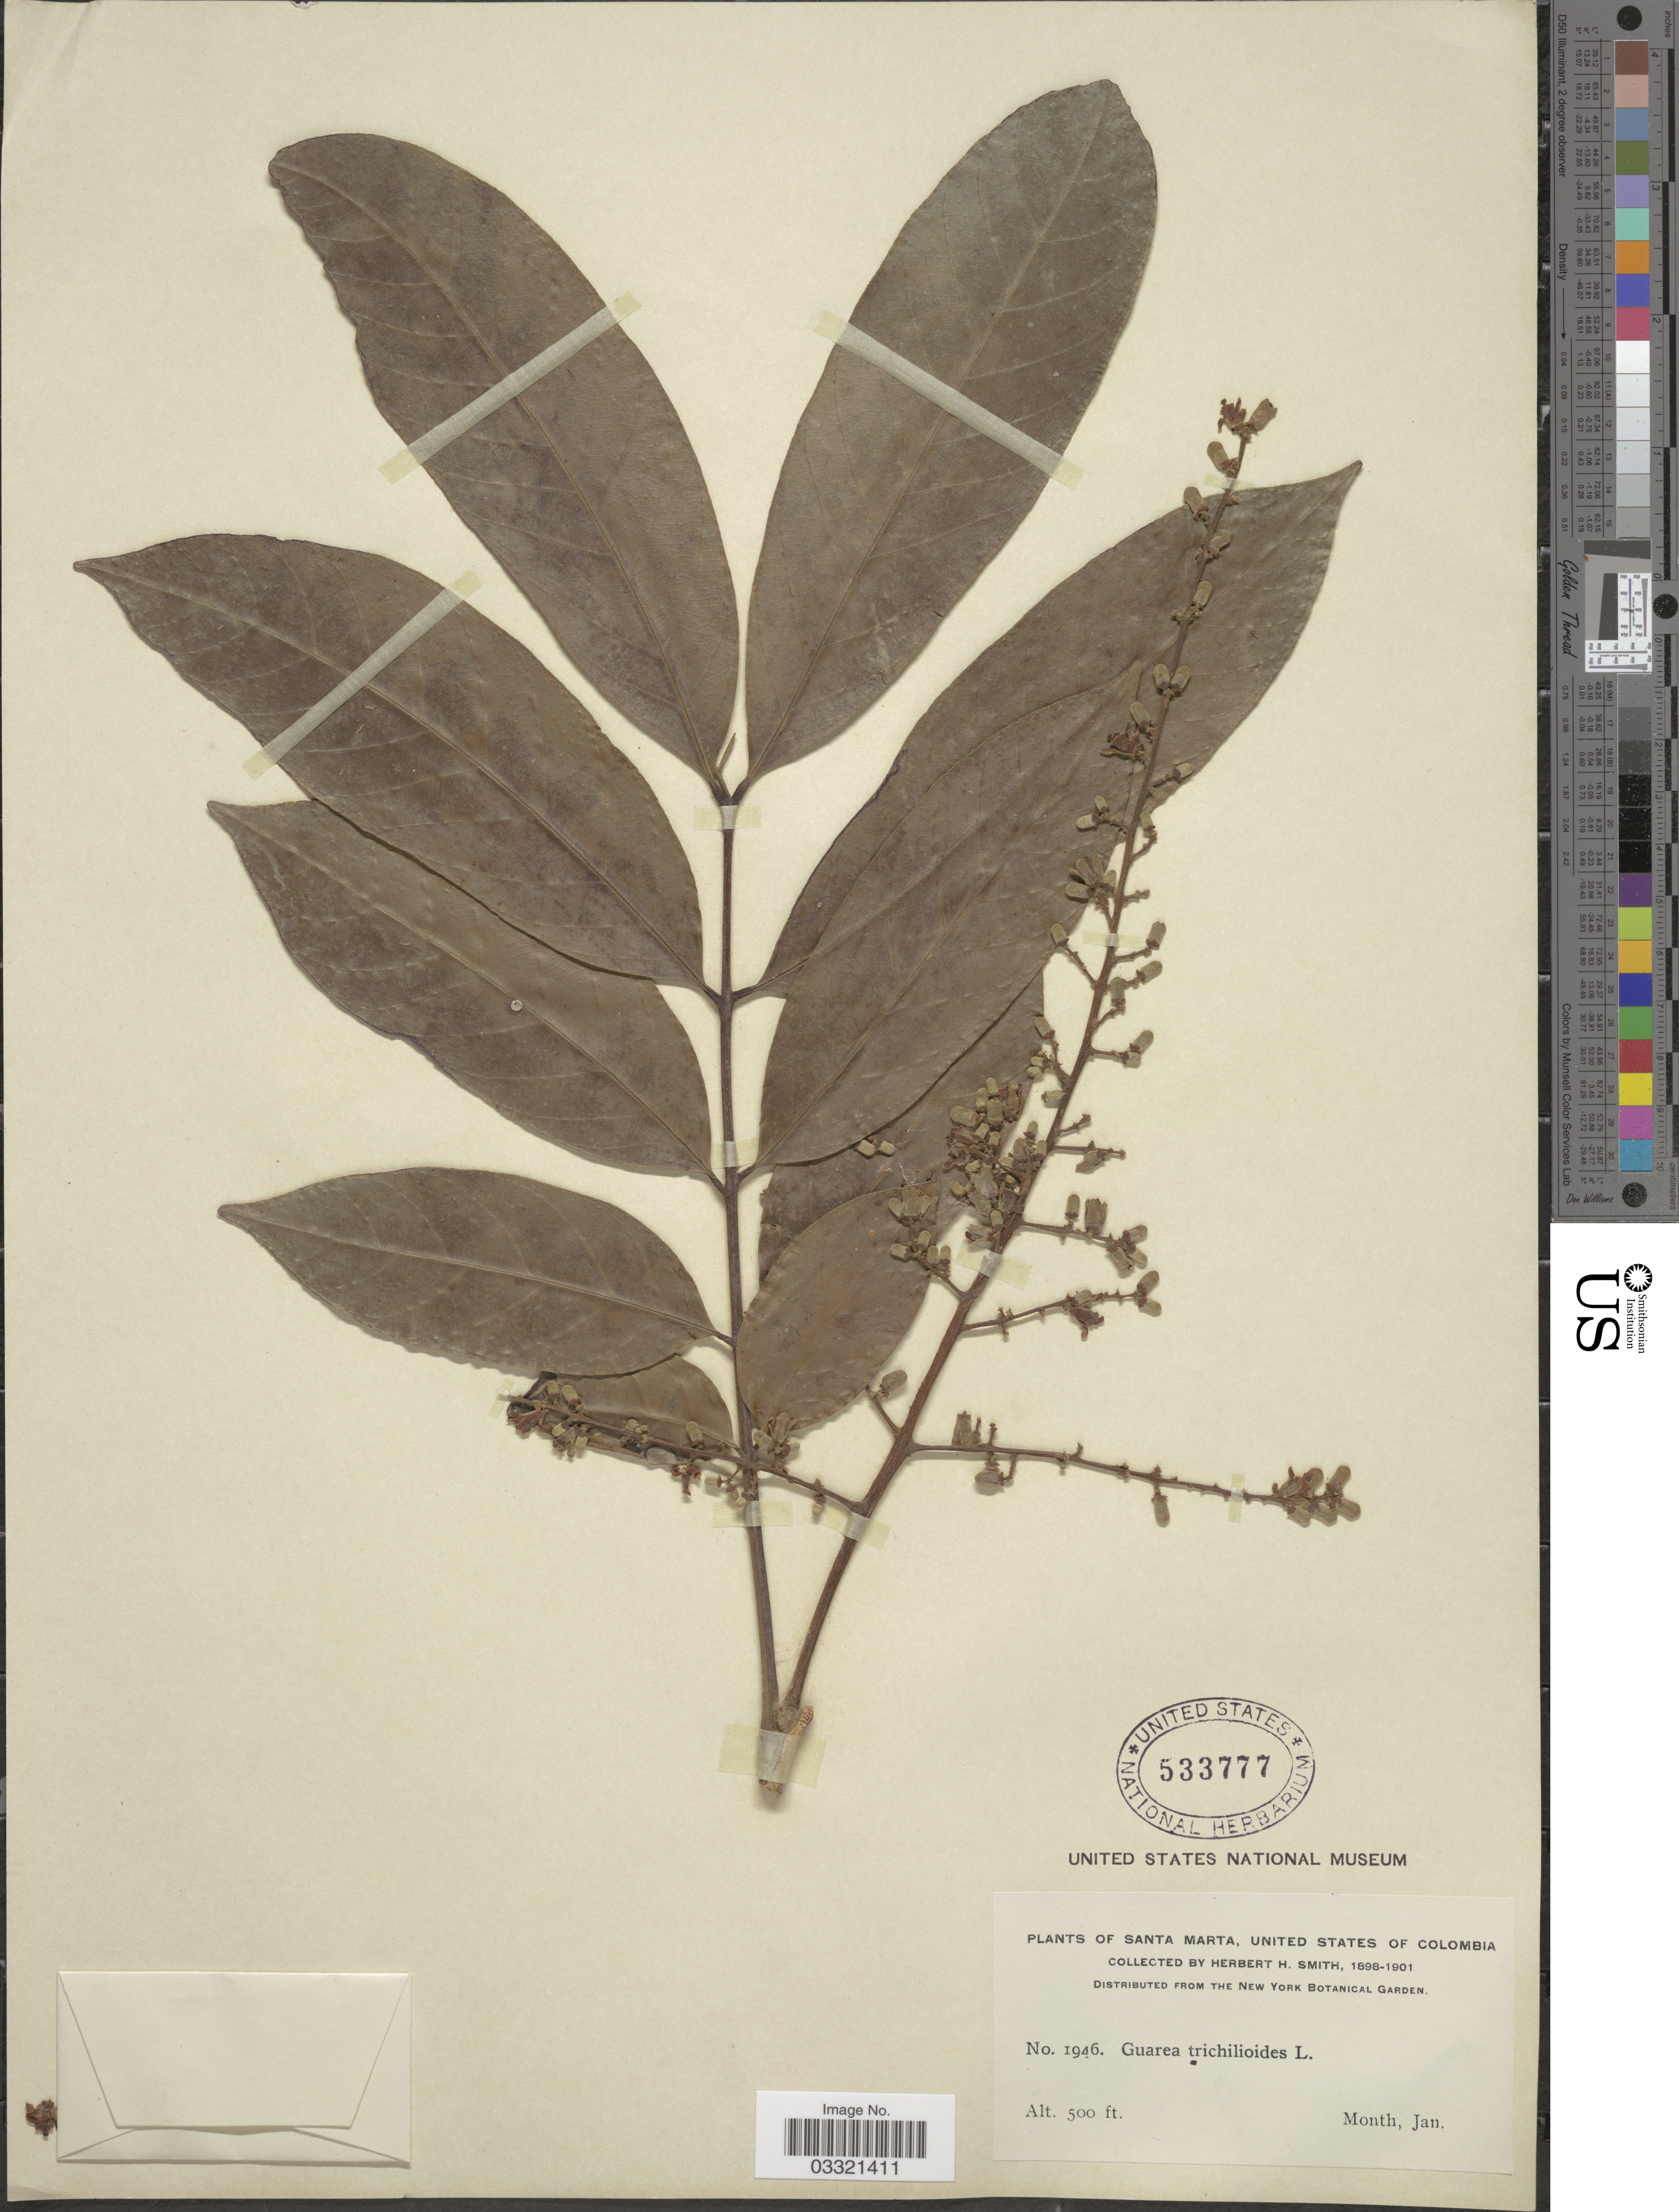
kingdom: Plantae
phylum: Tracheophyta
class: Magnoliopsida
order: Sapindales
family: Meliaceae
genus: Guarea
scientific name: Guarea guidonia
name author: (L.) Sleumer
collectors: Herbert H. Smith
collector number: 1946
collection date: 1898-01/1901-01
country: Colombia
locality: Santa Marta, United States of Colombia.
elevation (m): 152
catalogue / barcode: US 533777